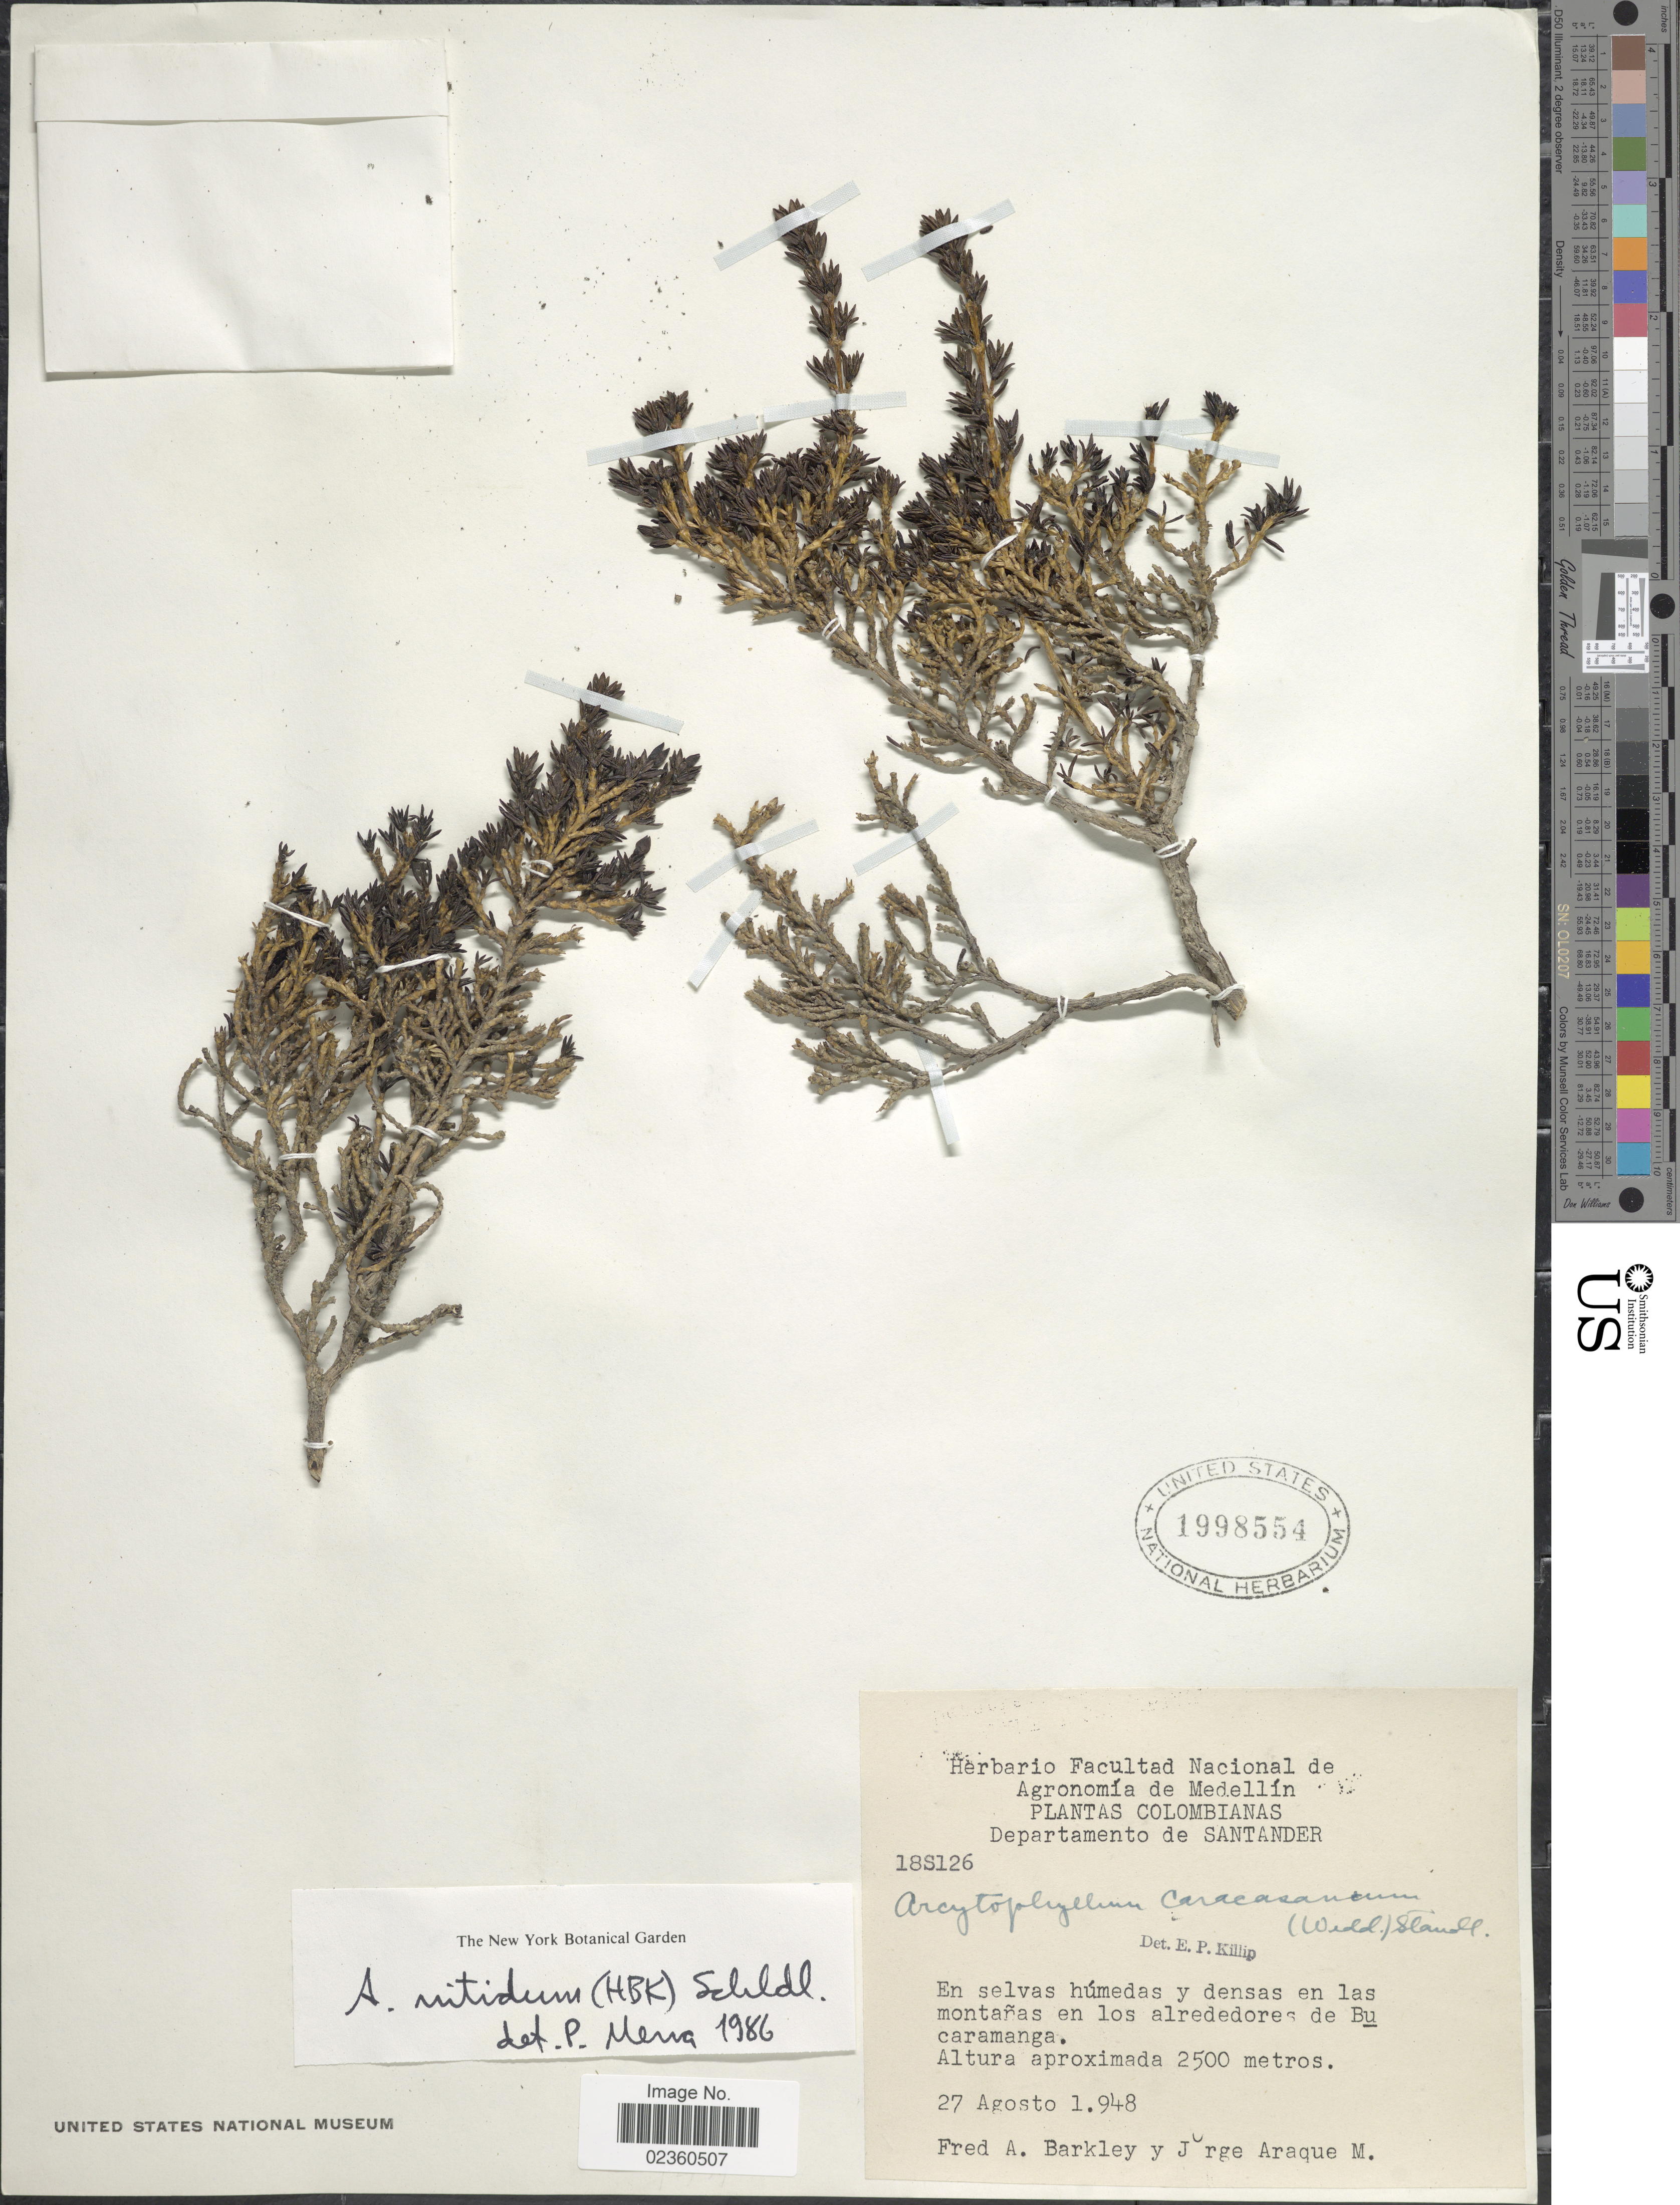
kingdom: Plantae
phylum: Tracheophyta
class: Magnoliopsida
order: Gentianales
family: Rubiaceae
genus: Arcytophyllum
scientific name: Arcytophyllum nitidum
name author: (Kunth) Schltdl.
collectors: F. A. Barkley & J. Araque Molina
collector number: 18S126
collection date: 1948-08-27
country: Colombia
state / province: Santander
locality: Departamento de Santander, En selvas húmedas y densas en las montañas en los alrededores de Bucaramanga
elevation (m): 2500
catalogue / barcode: US 1998554